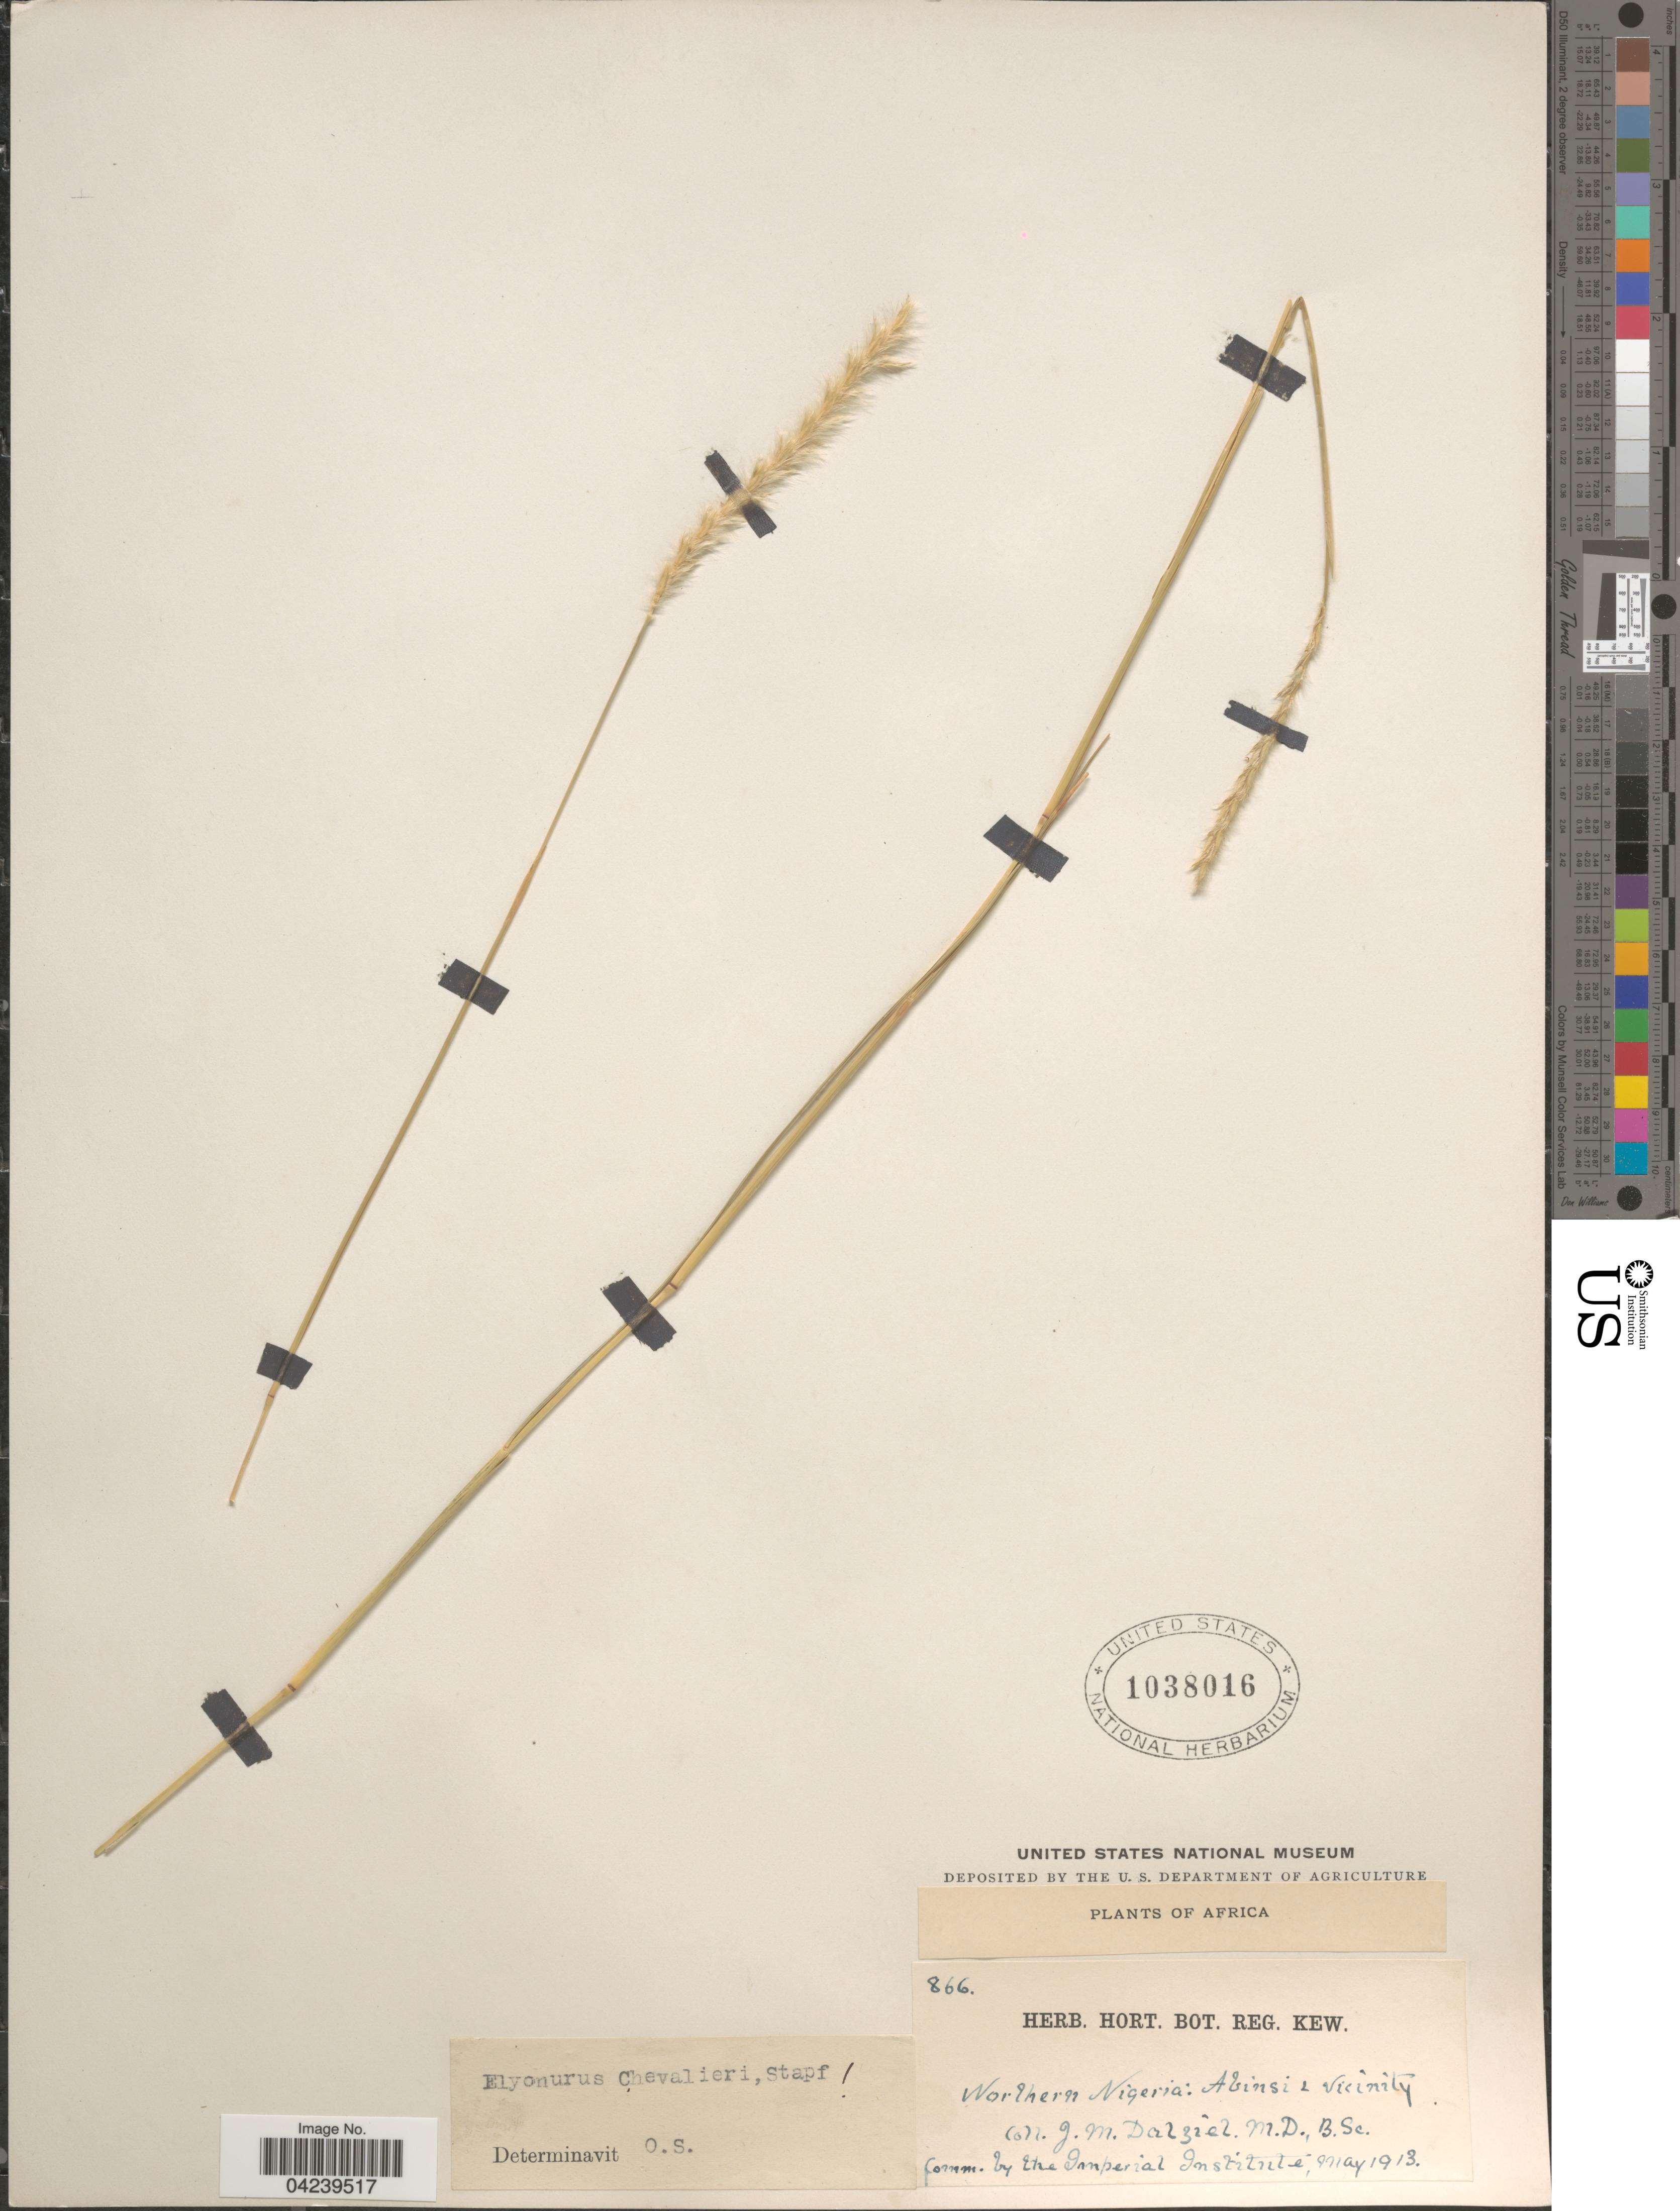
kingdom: Plantae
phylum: Tracheophyta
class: Liliopsida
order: Poales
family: Poaceae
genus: Elionurus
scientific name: Elionurus muticus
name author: (Spreng.) Kuntze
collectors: J. Dalziel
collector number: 866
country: Nigeria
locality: Northern Nigeria: Abinsi & vicinity.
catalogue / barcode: US 1038016